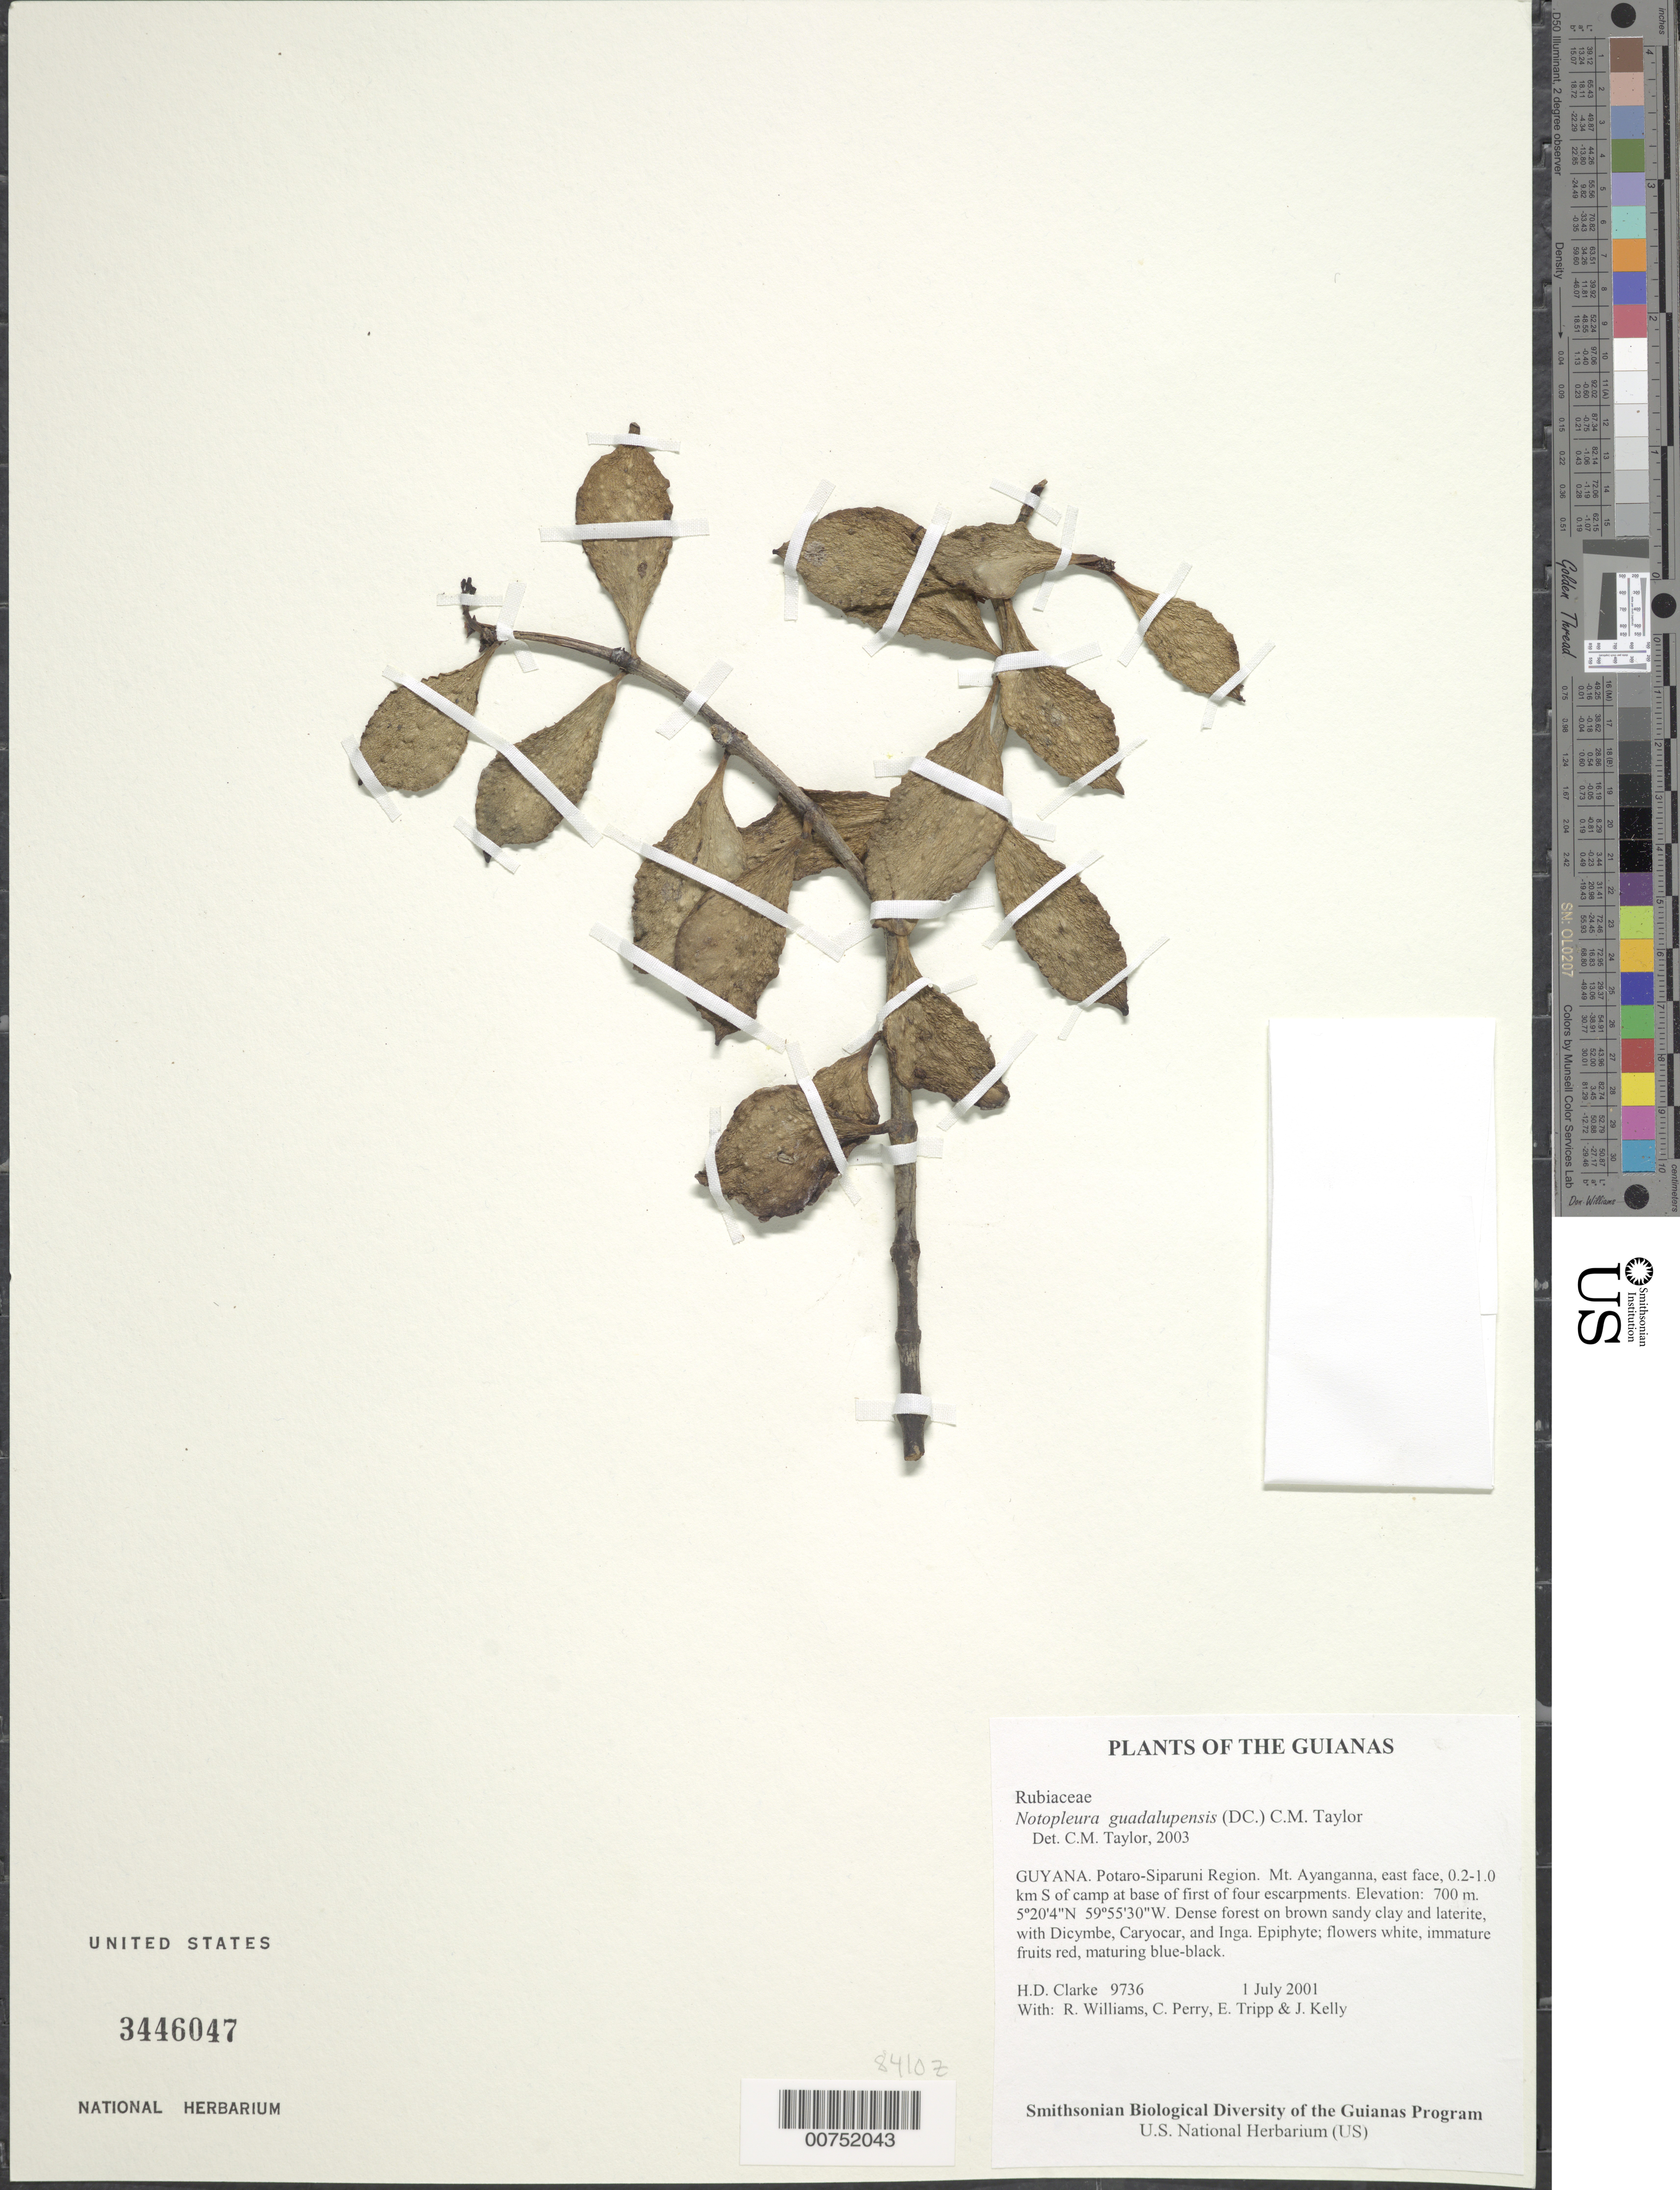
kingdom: Plantae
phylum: Tracheophyta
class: Magnoliopsida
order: Gentianales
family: Rubiaceae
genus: Notopleura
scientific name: Notopleura guadalupensis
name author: (DC.) C.M. Taylor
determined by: Taylor, Charlotte M.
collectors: H. D. Clarke, R. Williams, C. Perry, E. Tripp & J. Kelly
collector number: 9736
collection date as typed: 1 July 2001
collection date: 2001-07-01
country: Guyana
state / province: Potaro-Siparuni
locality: Mt. Ayanganna, east face, 0.2-1.0 km S of camp at base of first of four escarpments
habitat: Dense forest on brown sandy clay and laterite, with Dicymbe, Caryocar, and Inga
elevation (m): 700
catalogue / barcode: US 3446047